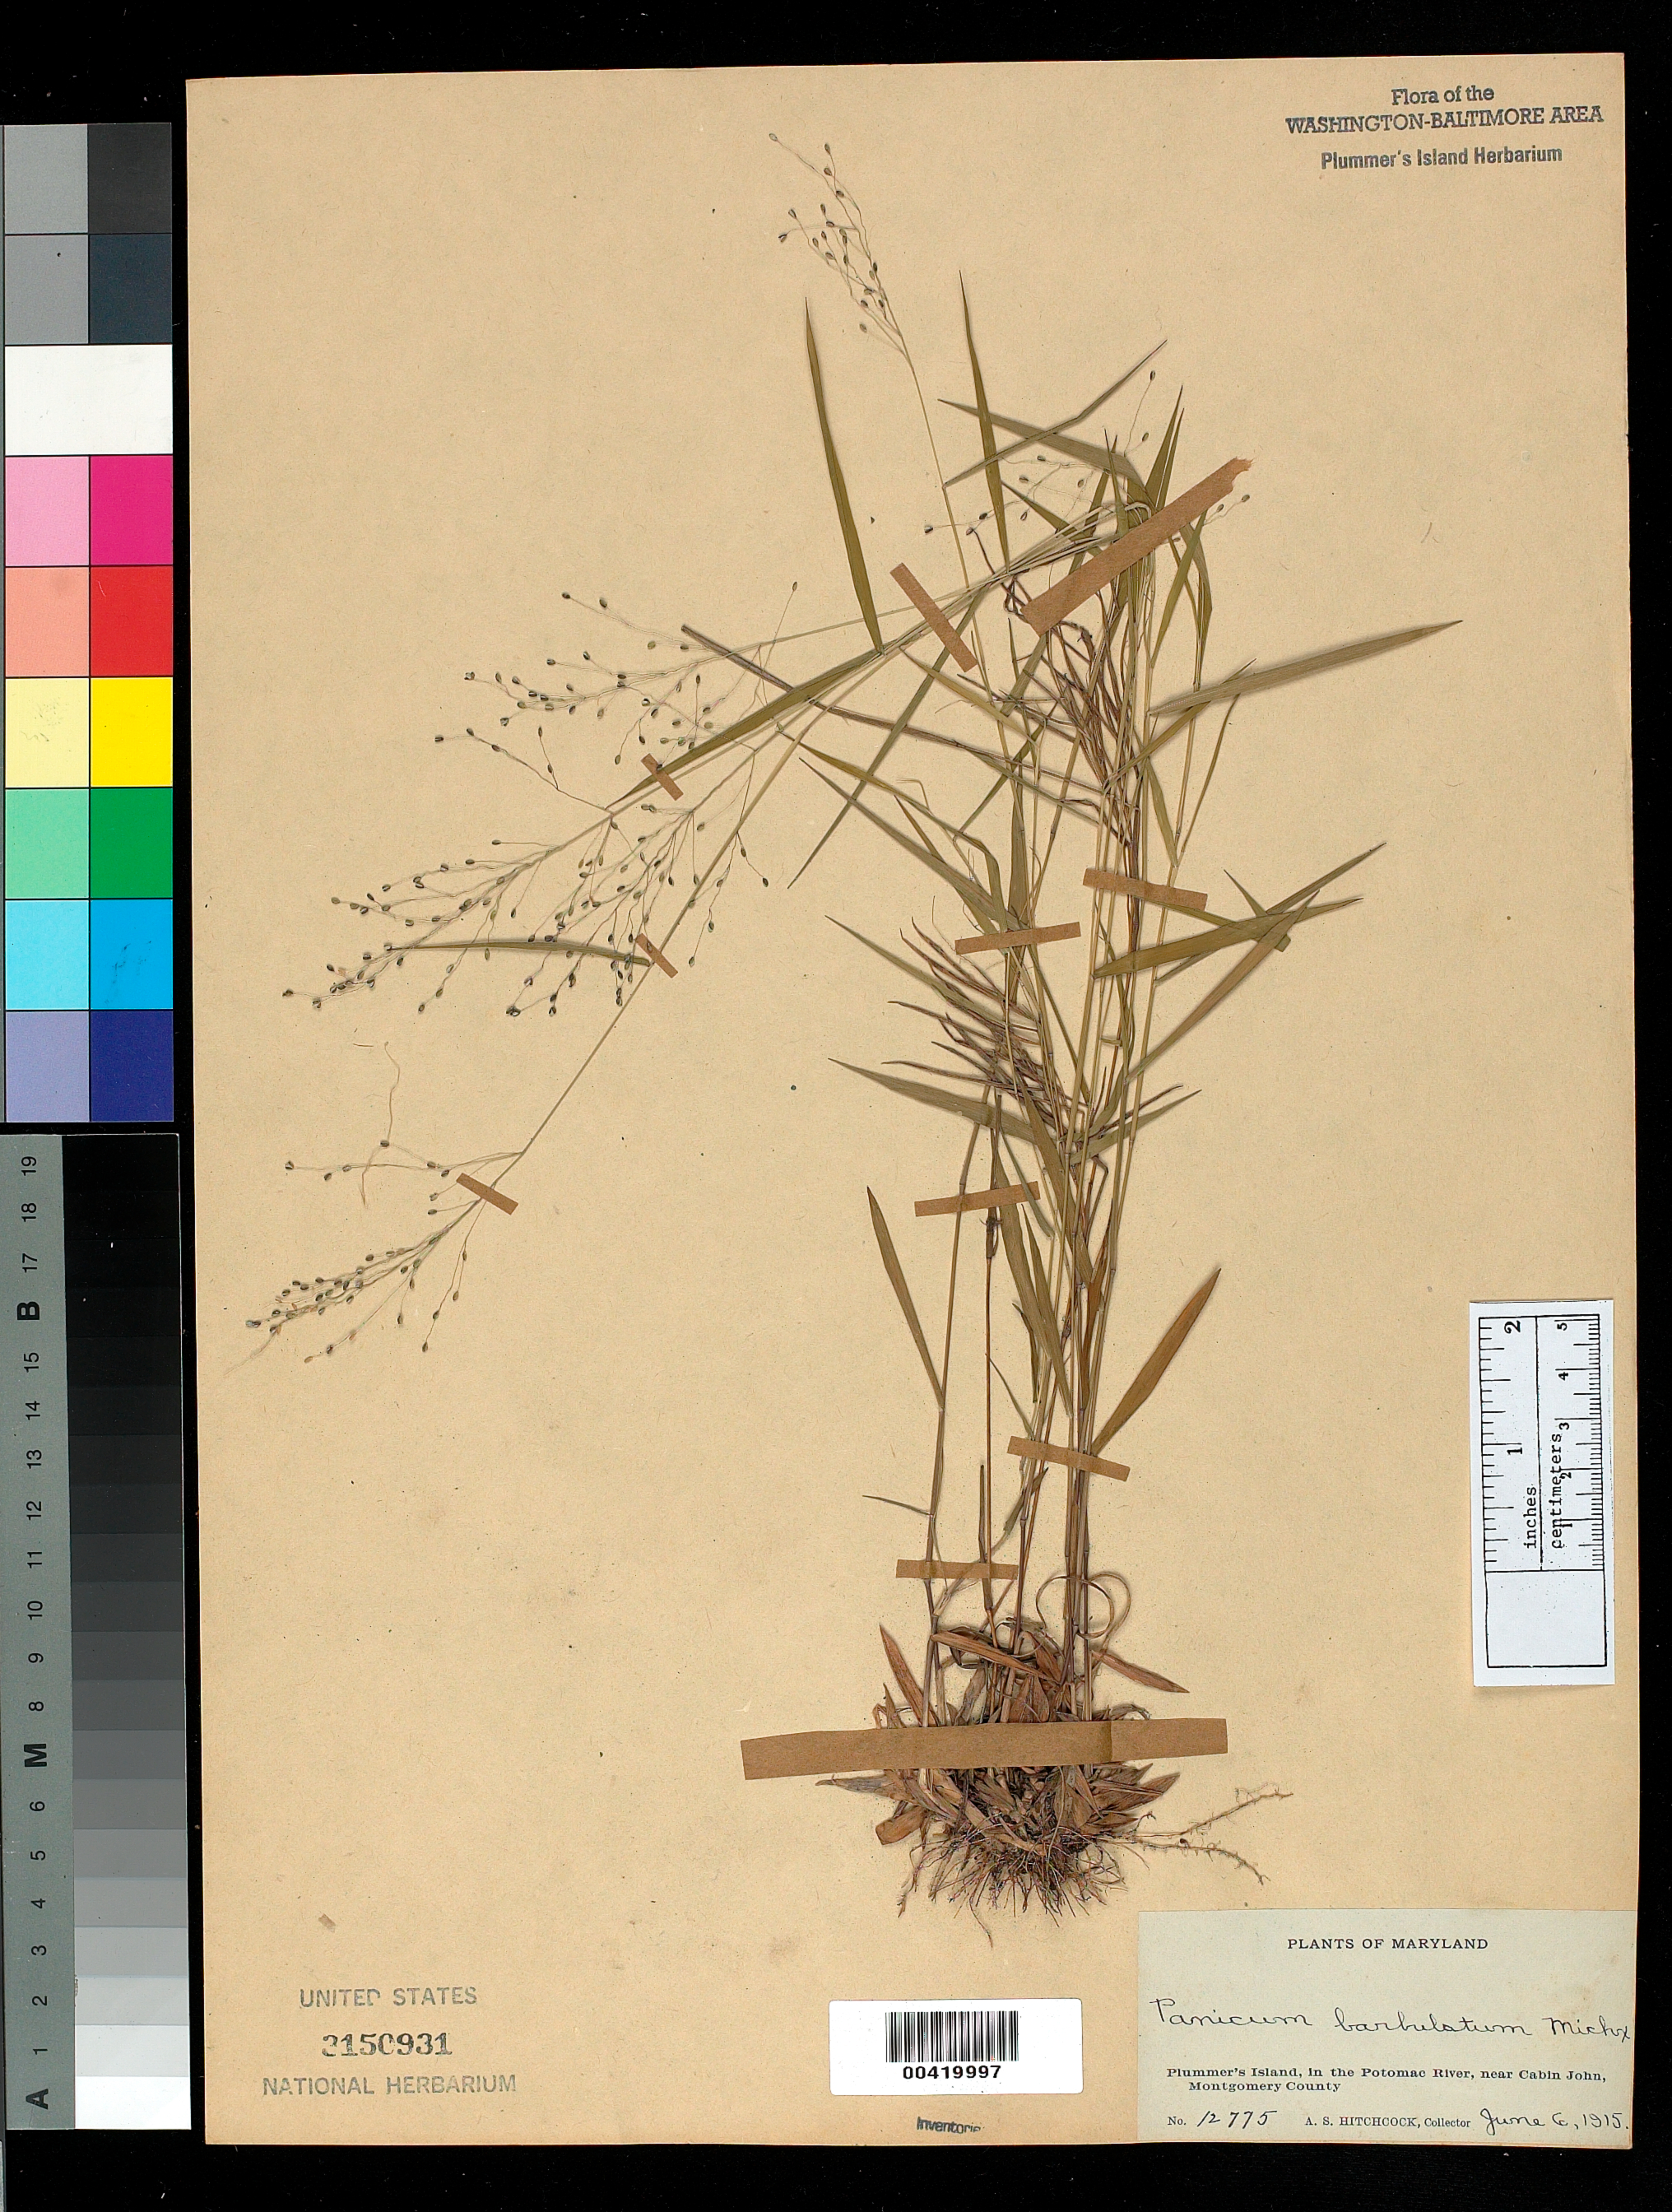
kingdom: Plantae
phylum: Tracheophyta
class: Liliopsida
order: Poales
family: Poaceae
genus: Dichanthelium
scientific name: Dichanthelium dichotomum var. barbatulum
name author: (L.) Gould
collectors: A. S. Hitchcock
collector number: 12775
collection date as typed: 06 Jun 1915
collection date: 1915-06-06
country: United States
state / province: Maryland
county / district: Montgomery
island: Plummers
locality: Plummer's Island C. & O. Canal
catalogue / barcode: US 3150931